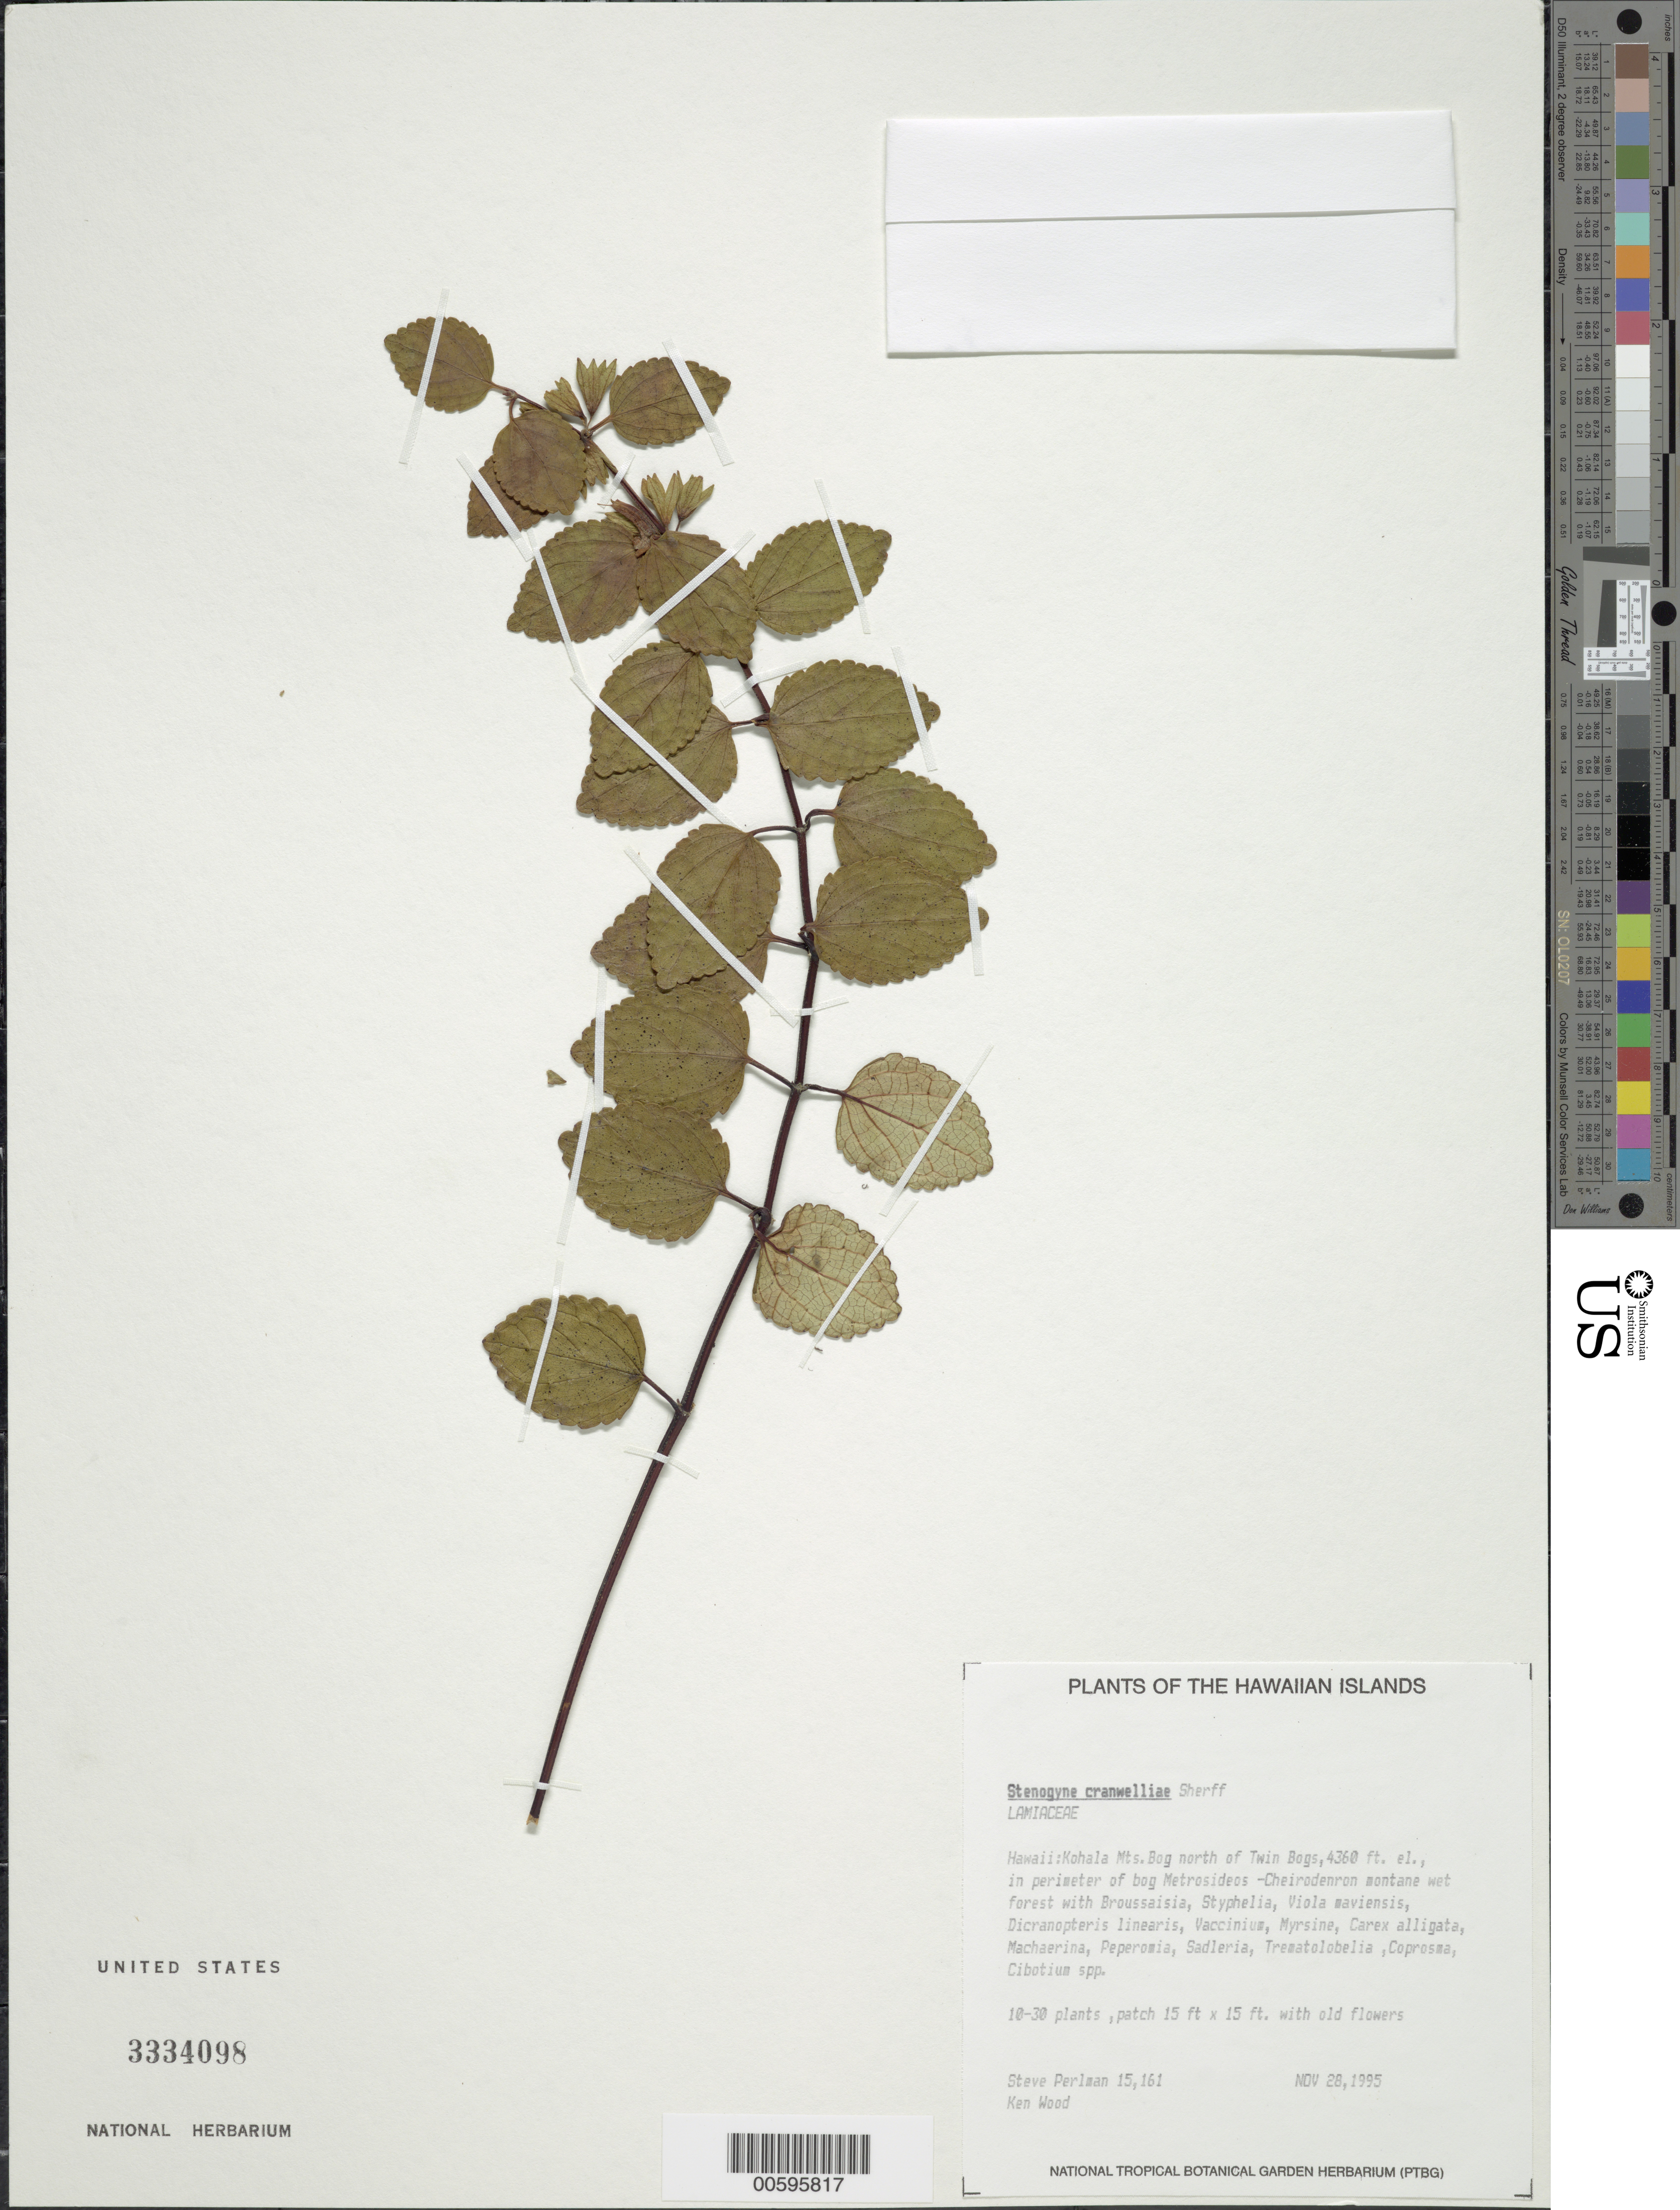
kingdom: Plantae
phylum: Tracheophyta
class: Magnoliopsida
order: Lamiales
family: Lamiaceae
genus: Stenogyne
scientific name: Stenogyne cranwelliae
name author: Sherff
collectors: S. P. Perlman & K. Wood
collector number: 15161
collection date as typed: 28 Nov 1995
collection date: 1995-11-28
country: United States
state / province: Hawaii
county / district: Hawaii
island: Hawaii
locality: Kohala Mts, Bog N of Twin Bogs.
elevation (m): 1329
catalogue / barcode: US 3334098